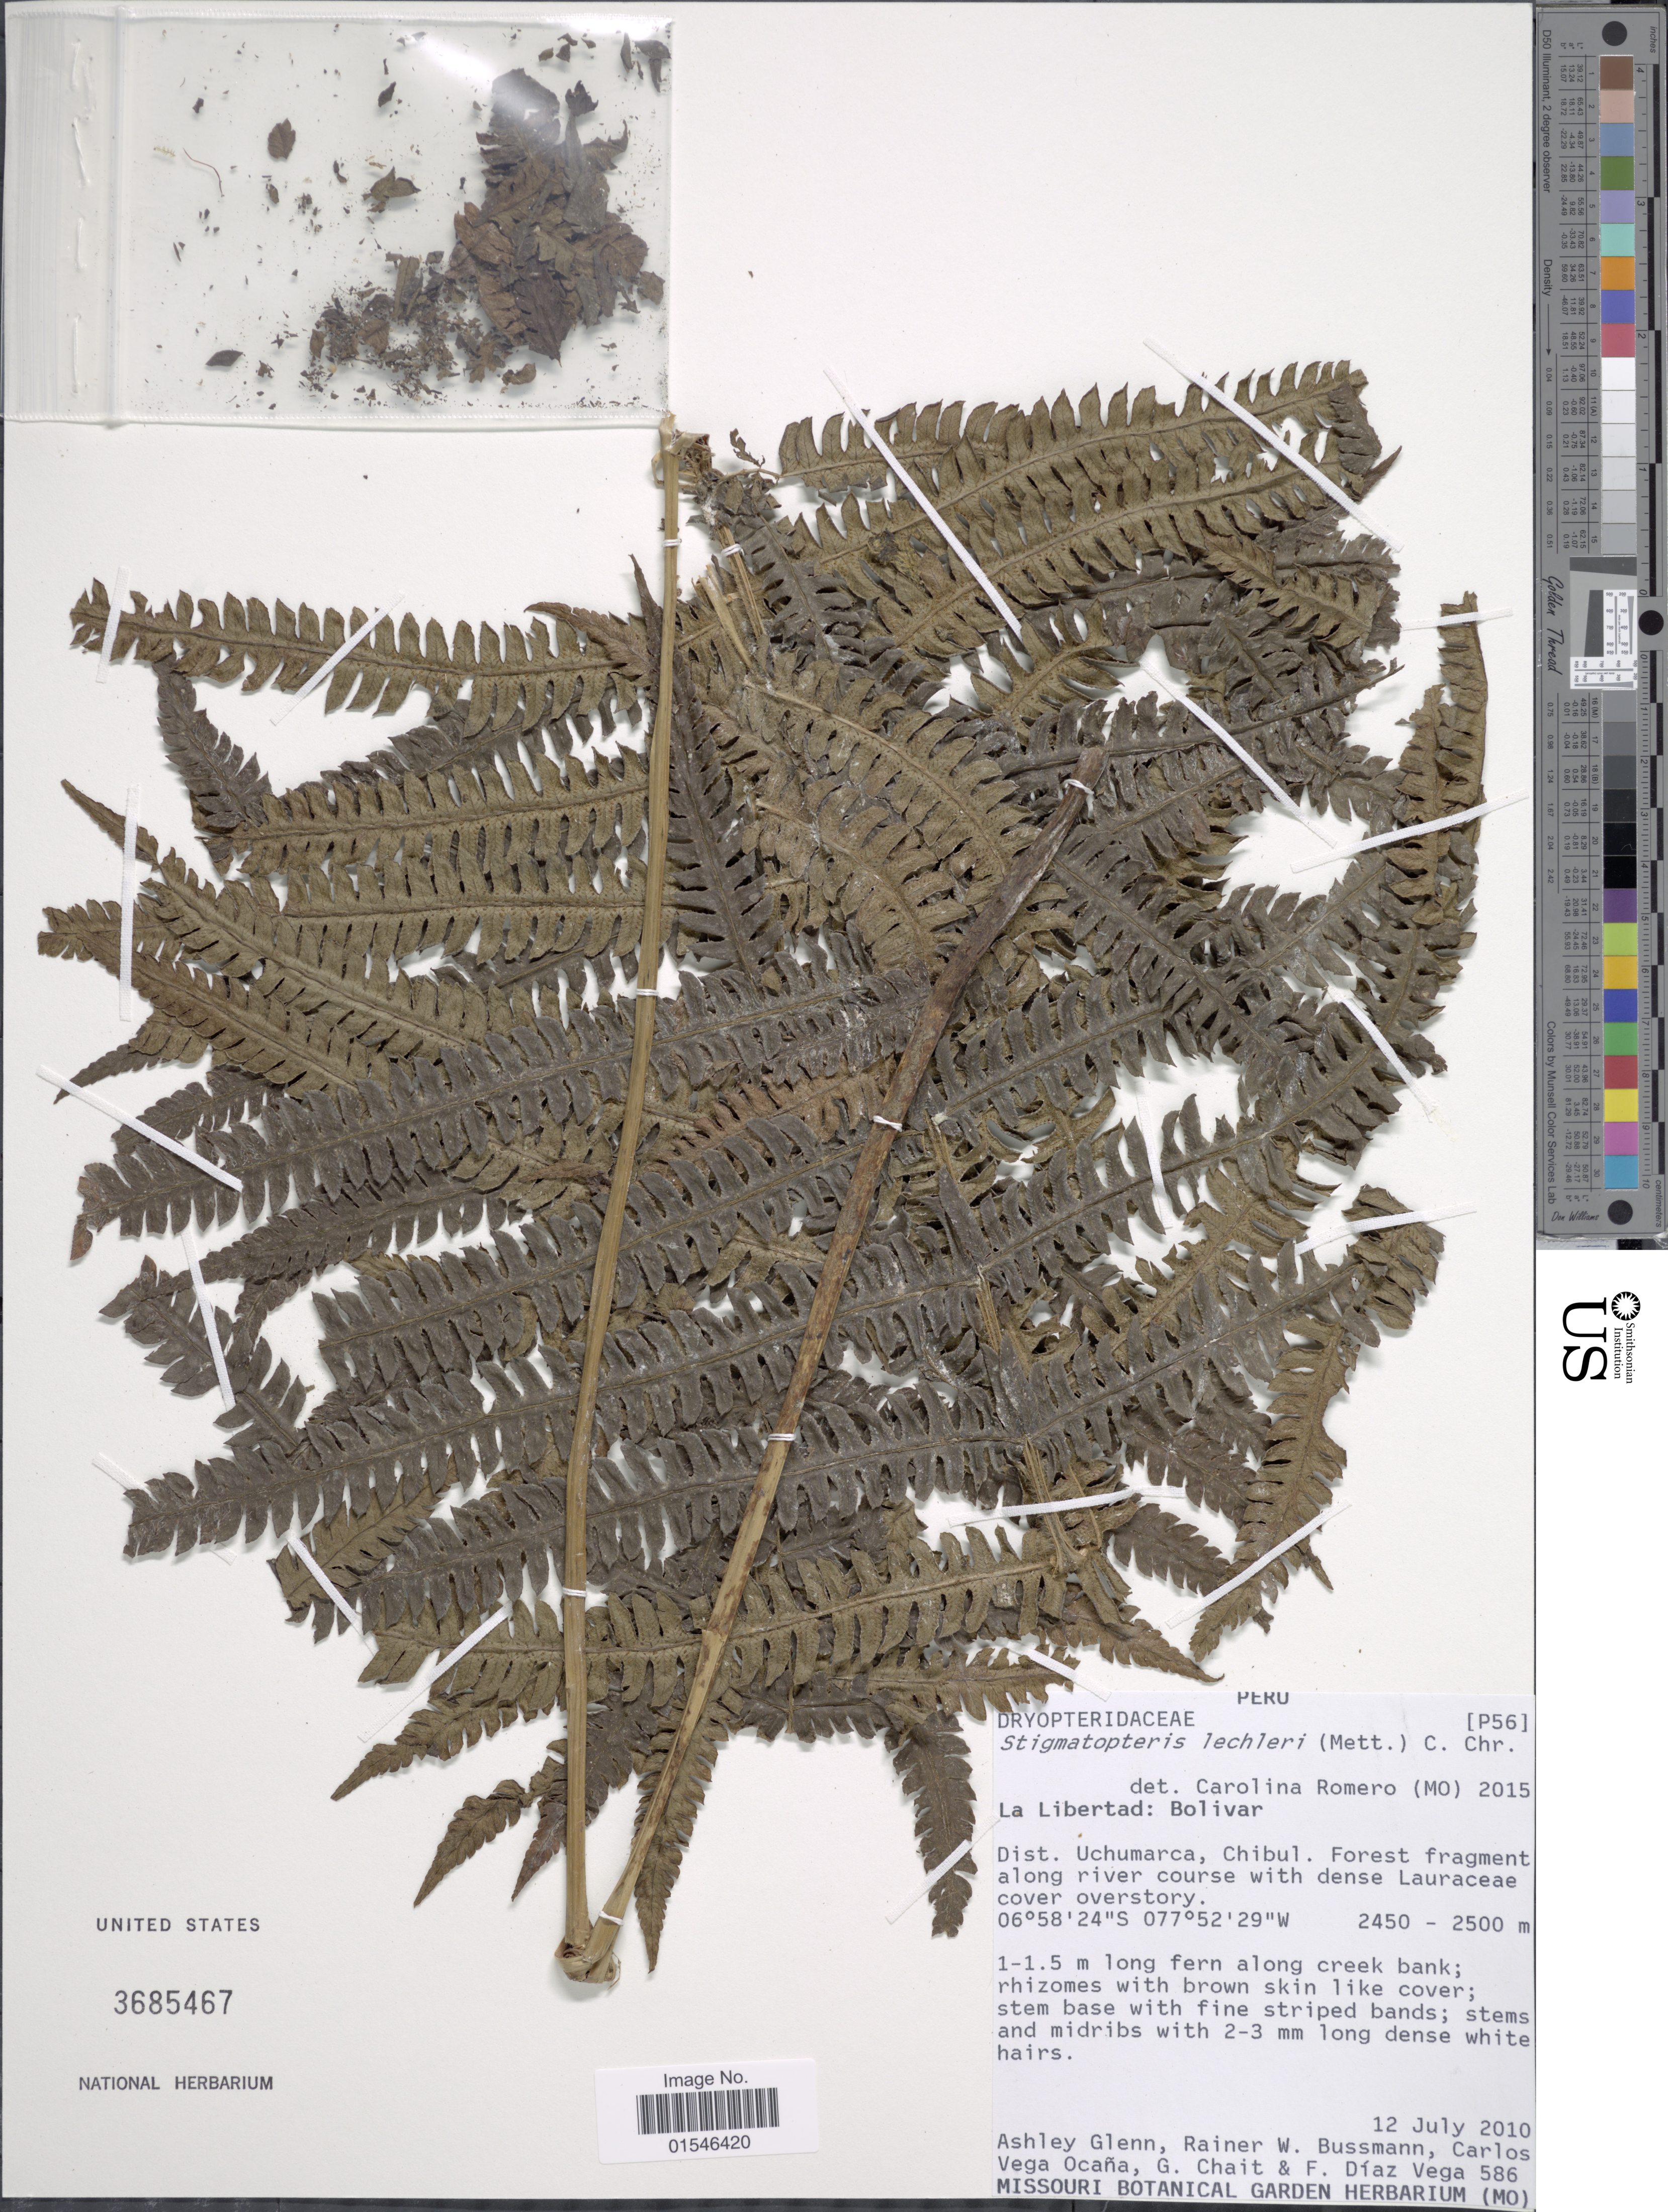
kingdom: Plantae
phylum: Tracheophyta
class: Polypodiopsida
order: Polypodiales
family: Dryopteridaceae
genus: Stigmatopteris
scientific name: Stigmatopteris lechleri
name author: (Mett.) C. Chr.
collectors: A. Glenn, R. W. Bussmann, C. Vega Ocaña, G. Chait & et al.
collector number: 586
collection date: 2010-07-12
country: Peru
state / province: La Libertad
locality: Bolivar. Dist. Uchumarca, Chibul. Forest fragment along river course with dense Lauraceae cover overstory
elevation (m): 2450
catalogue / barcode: US 3685467